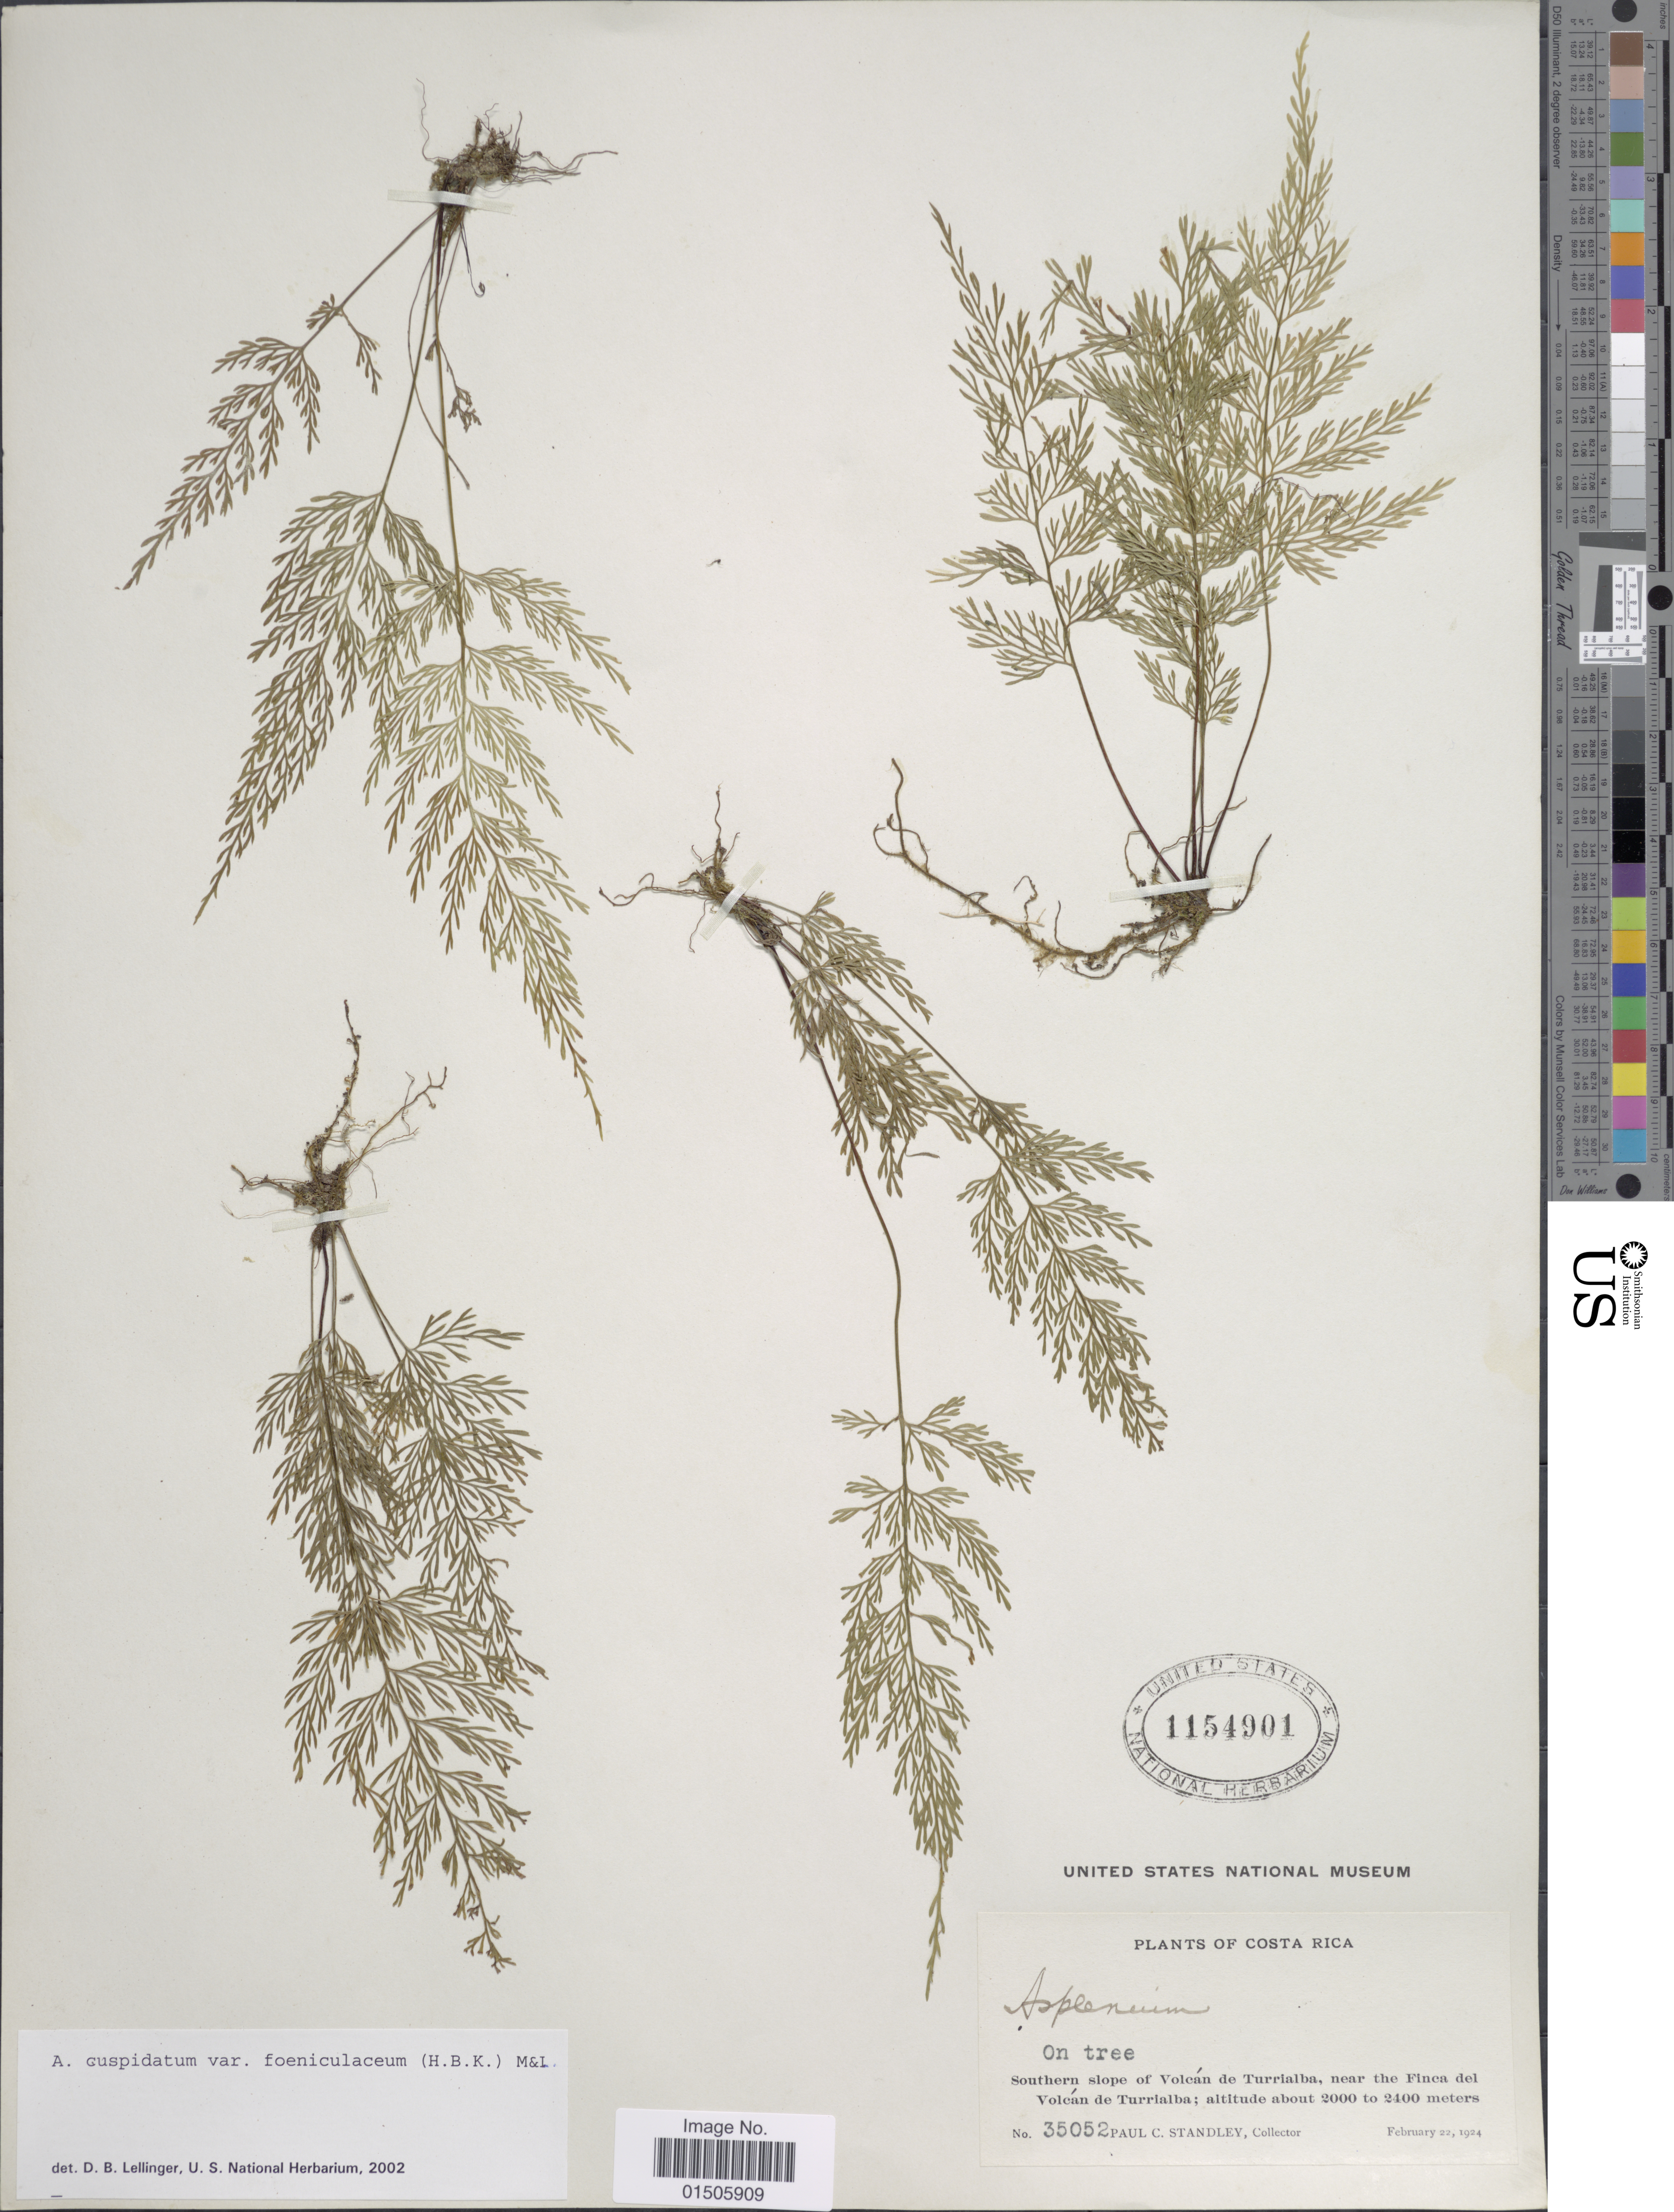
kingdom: Plantae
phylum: Tracheophyta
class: Polypodiopsida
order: Polypodiales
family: Aspleniaceae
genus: Asplenium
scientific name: Asplenium cuspidatum var. foeniculaceum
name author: (Kunth) C.V. Morton & Lellinger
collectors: P. C. Standley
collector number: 35052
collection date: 1924-02-22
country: Costa Rica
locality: Southern slope of Volcan de Turrialba, near the Finca del Volcan de Turrialba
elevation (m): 2000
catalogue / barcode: US 1154901